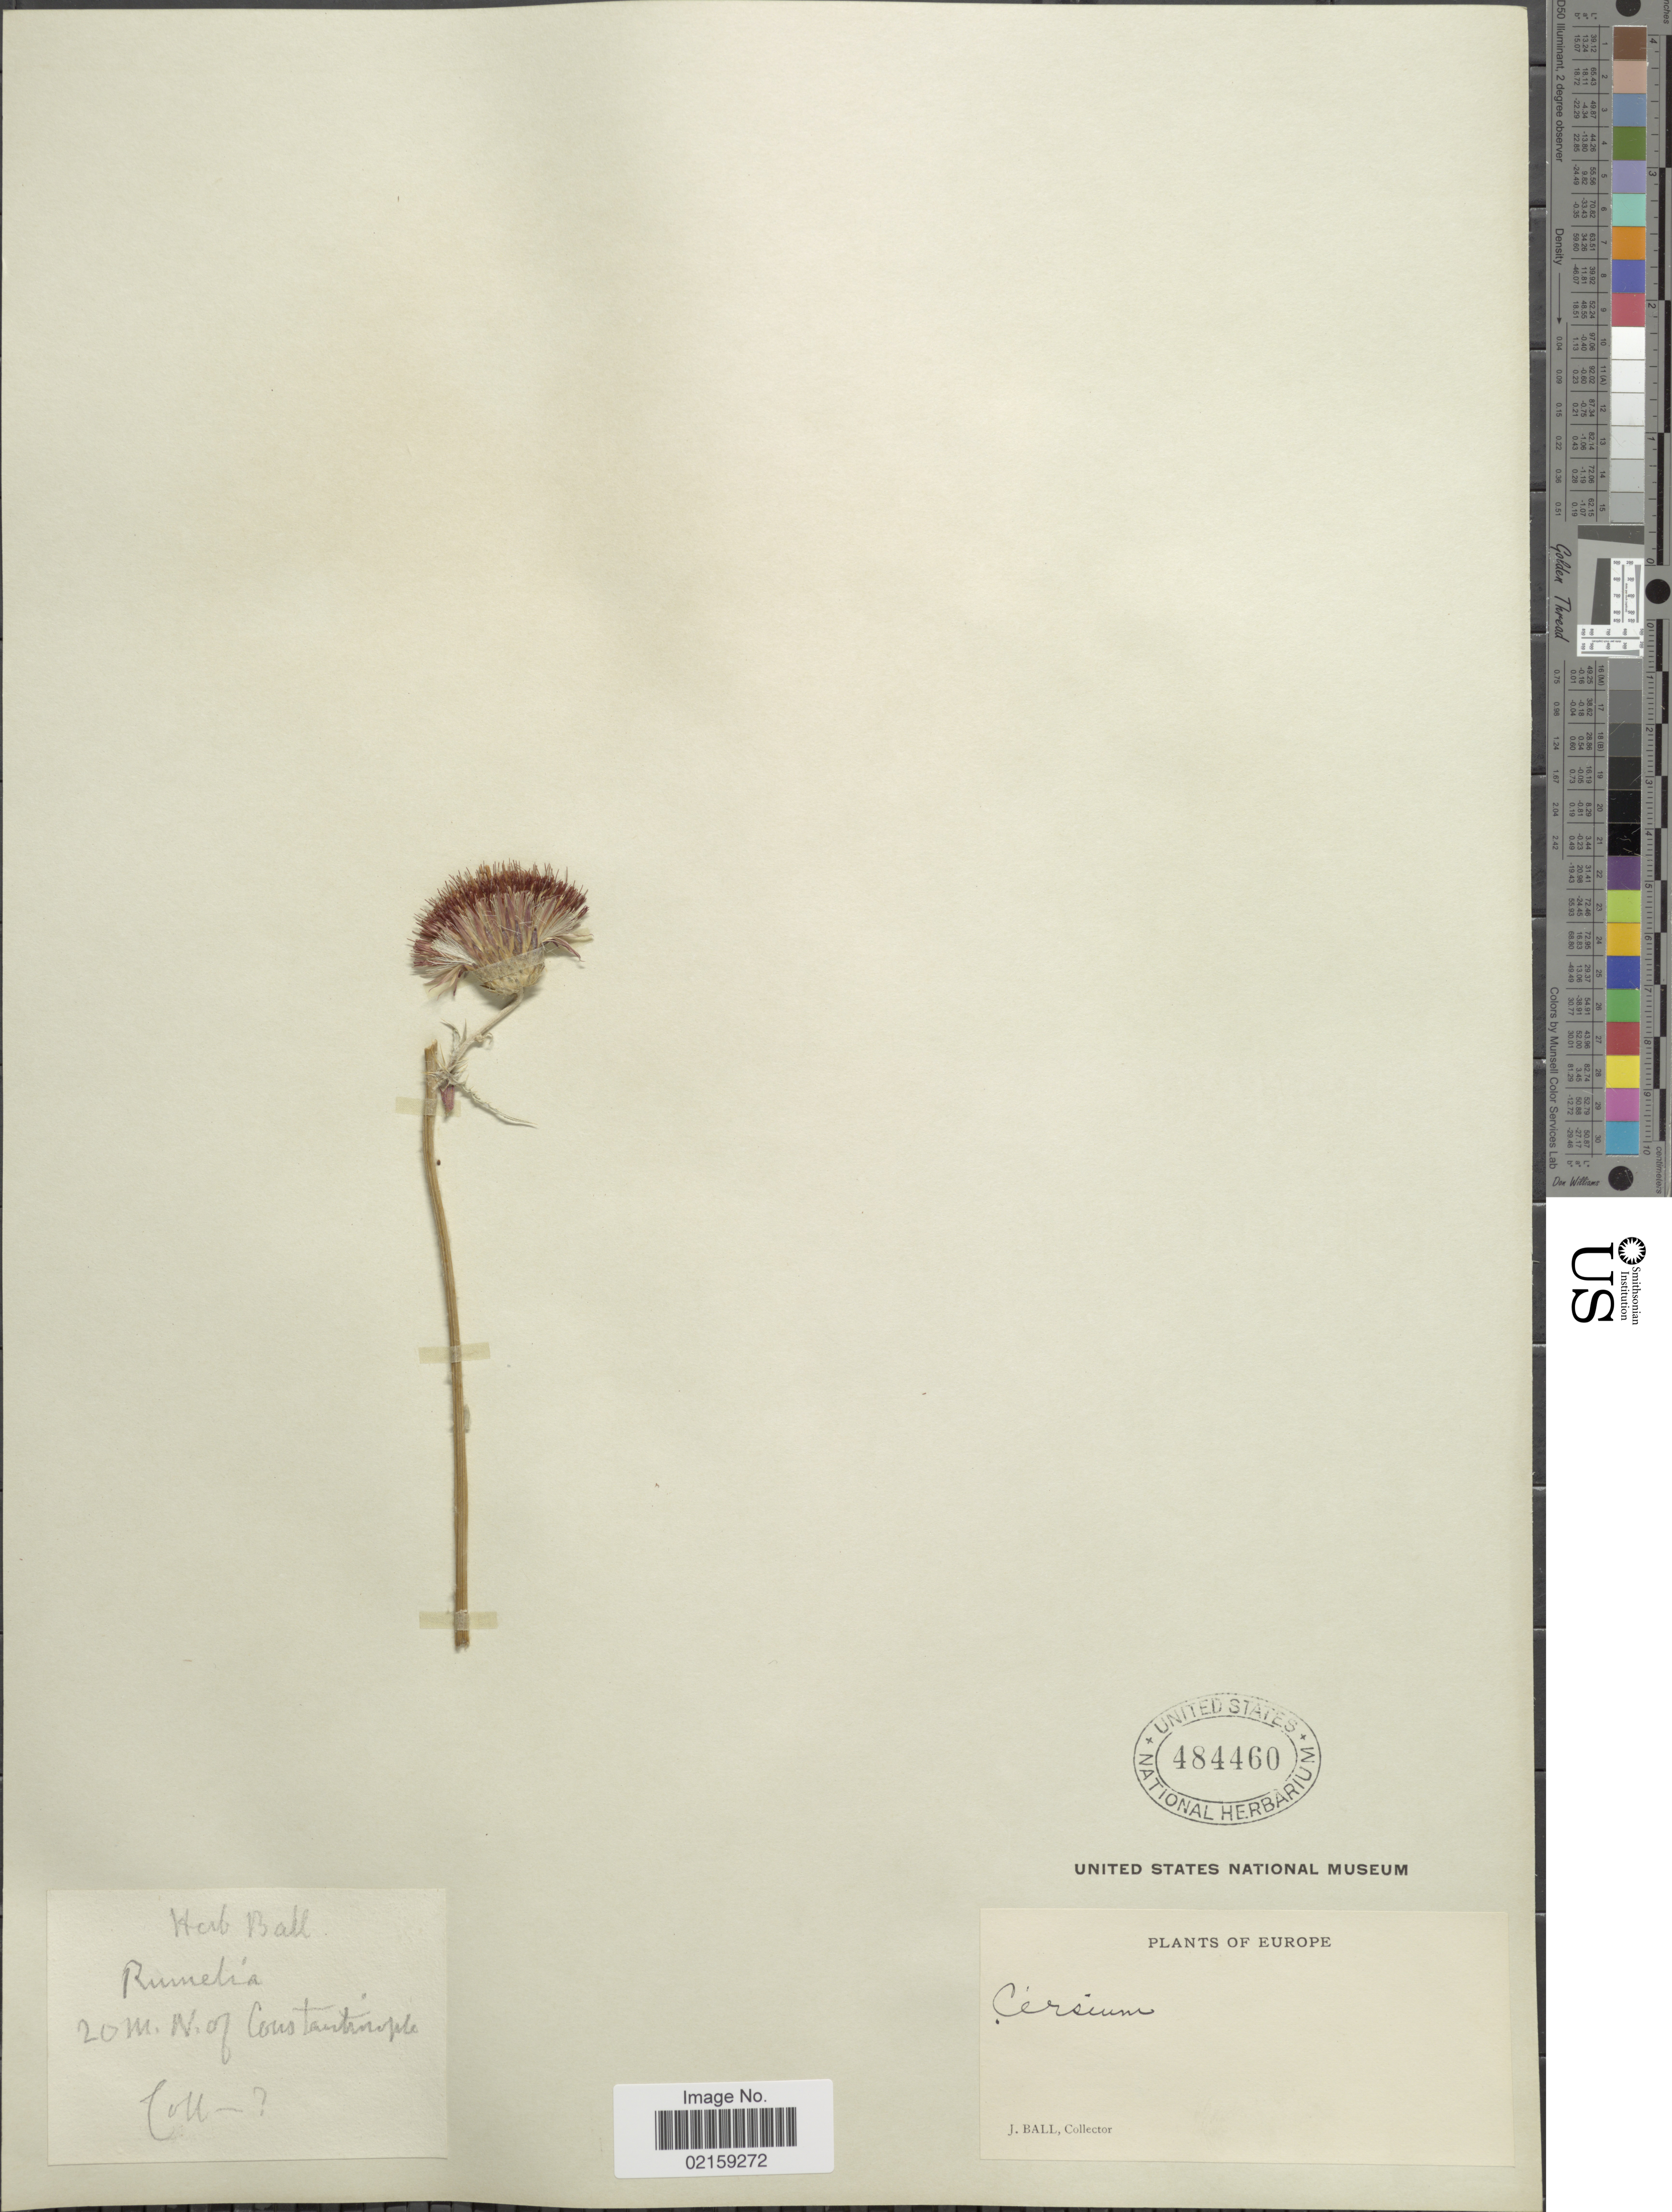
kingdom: Plantae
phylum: Tracheophyta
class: Magnoliopsida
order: Asterales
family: Asteraceae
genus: Cirsium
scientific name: Cirsium sp.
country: Turkey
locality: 20 M. N. of Constantinople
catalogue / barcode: US 484460